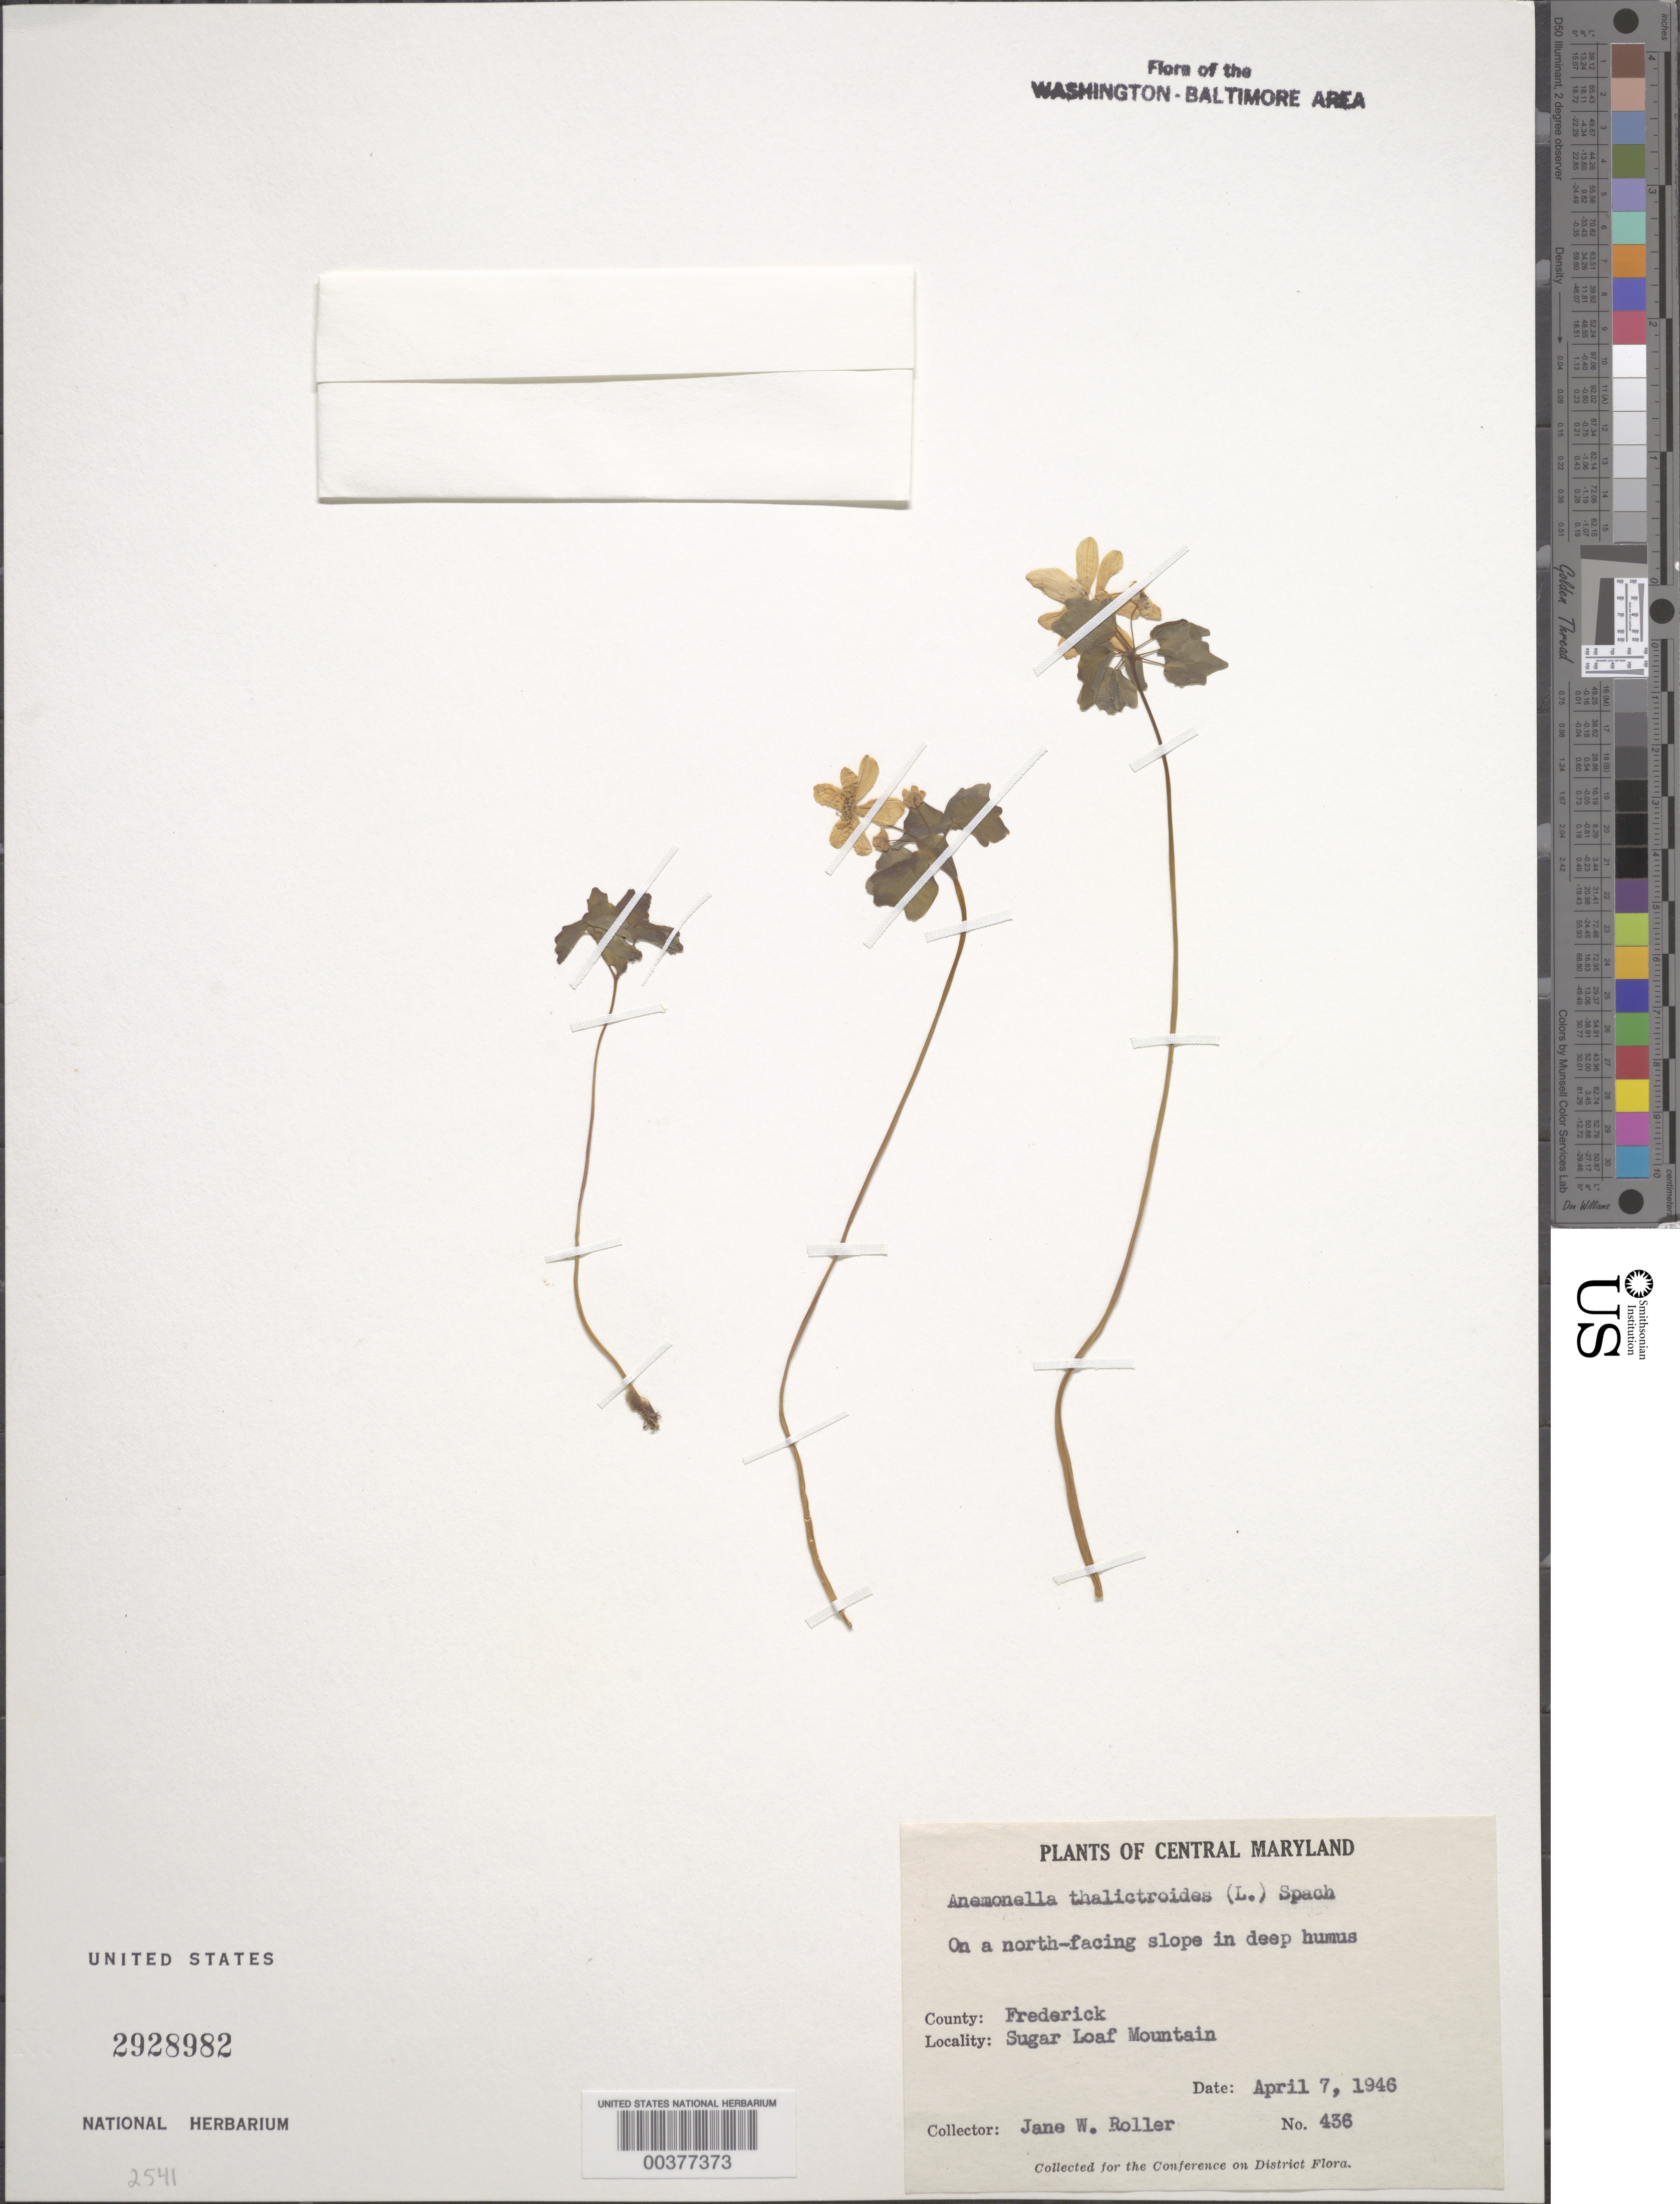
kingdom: Plantae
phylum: Tracheophyta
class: Magnoliopsida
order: Ranunculales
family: Ranunculaceae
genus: Thalictrum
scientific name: Thalictrum thalictroides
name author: (L.) A.J. Eames & B. Boivin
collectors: J. W. Roller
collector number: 436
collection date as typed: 07 Apr 1946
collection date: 1946-04-07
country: United States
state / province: Maryland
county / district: Frederick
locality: Sugar Loaf Mountain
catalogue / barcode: US 2928982